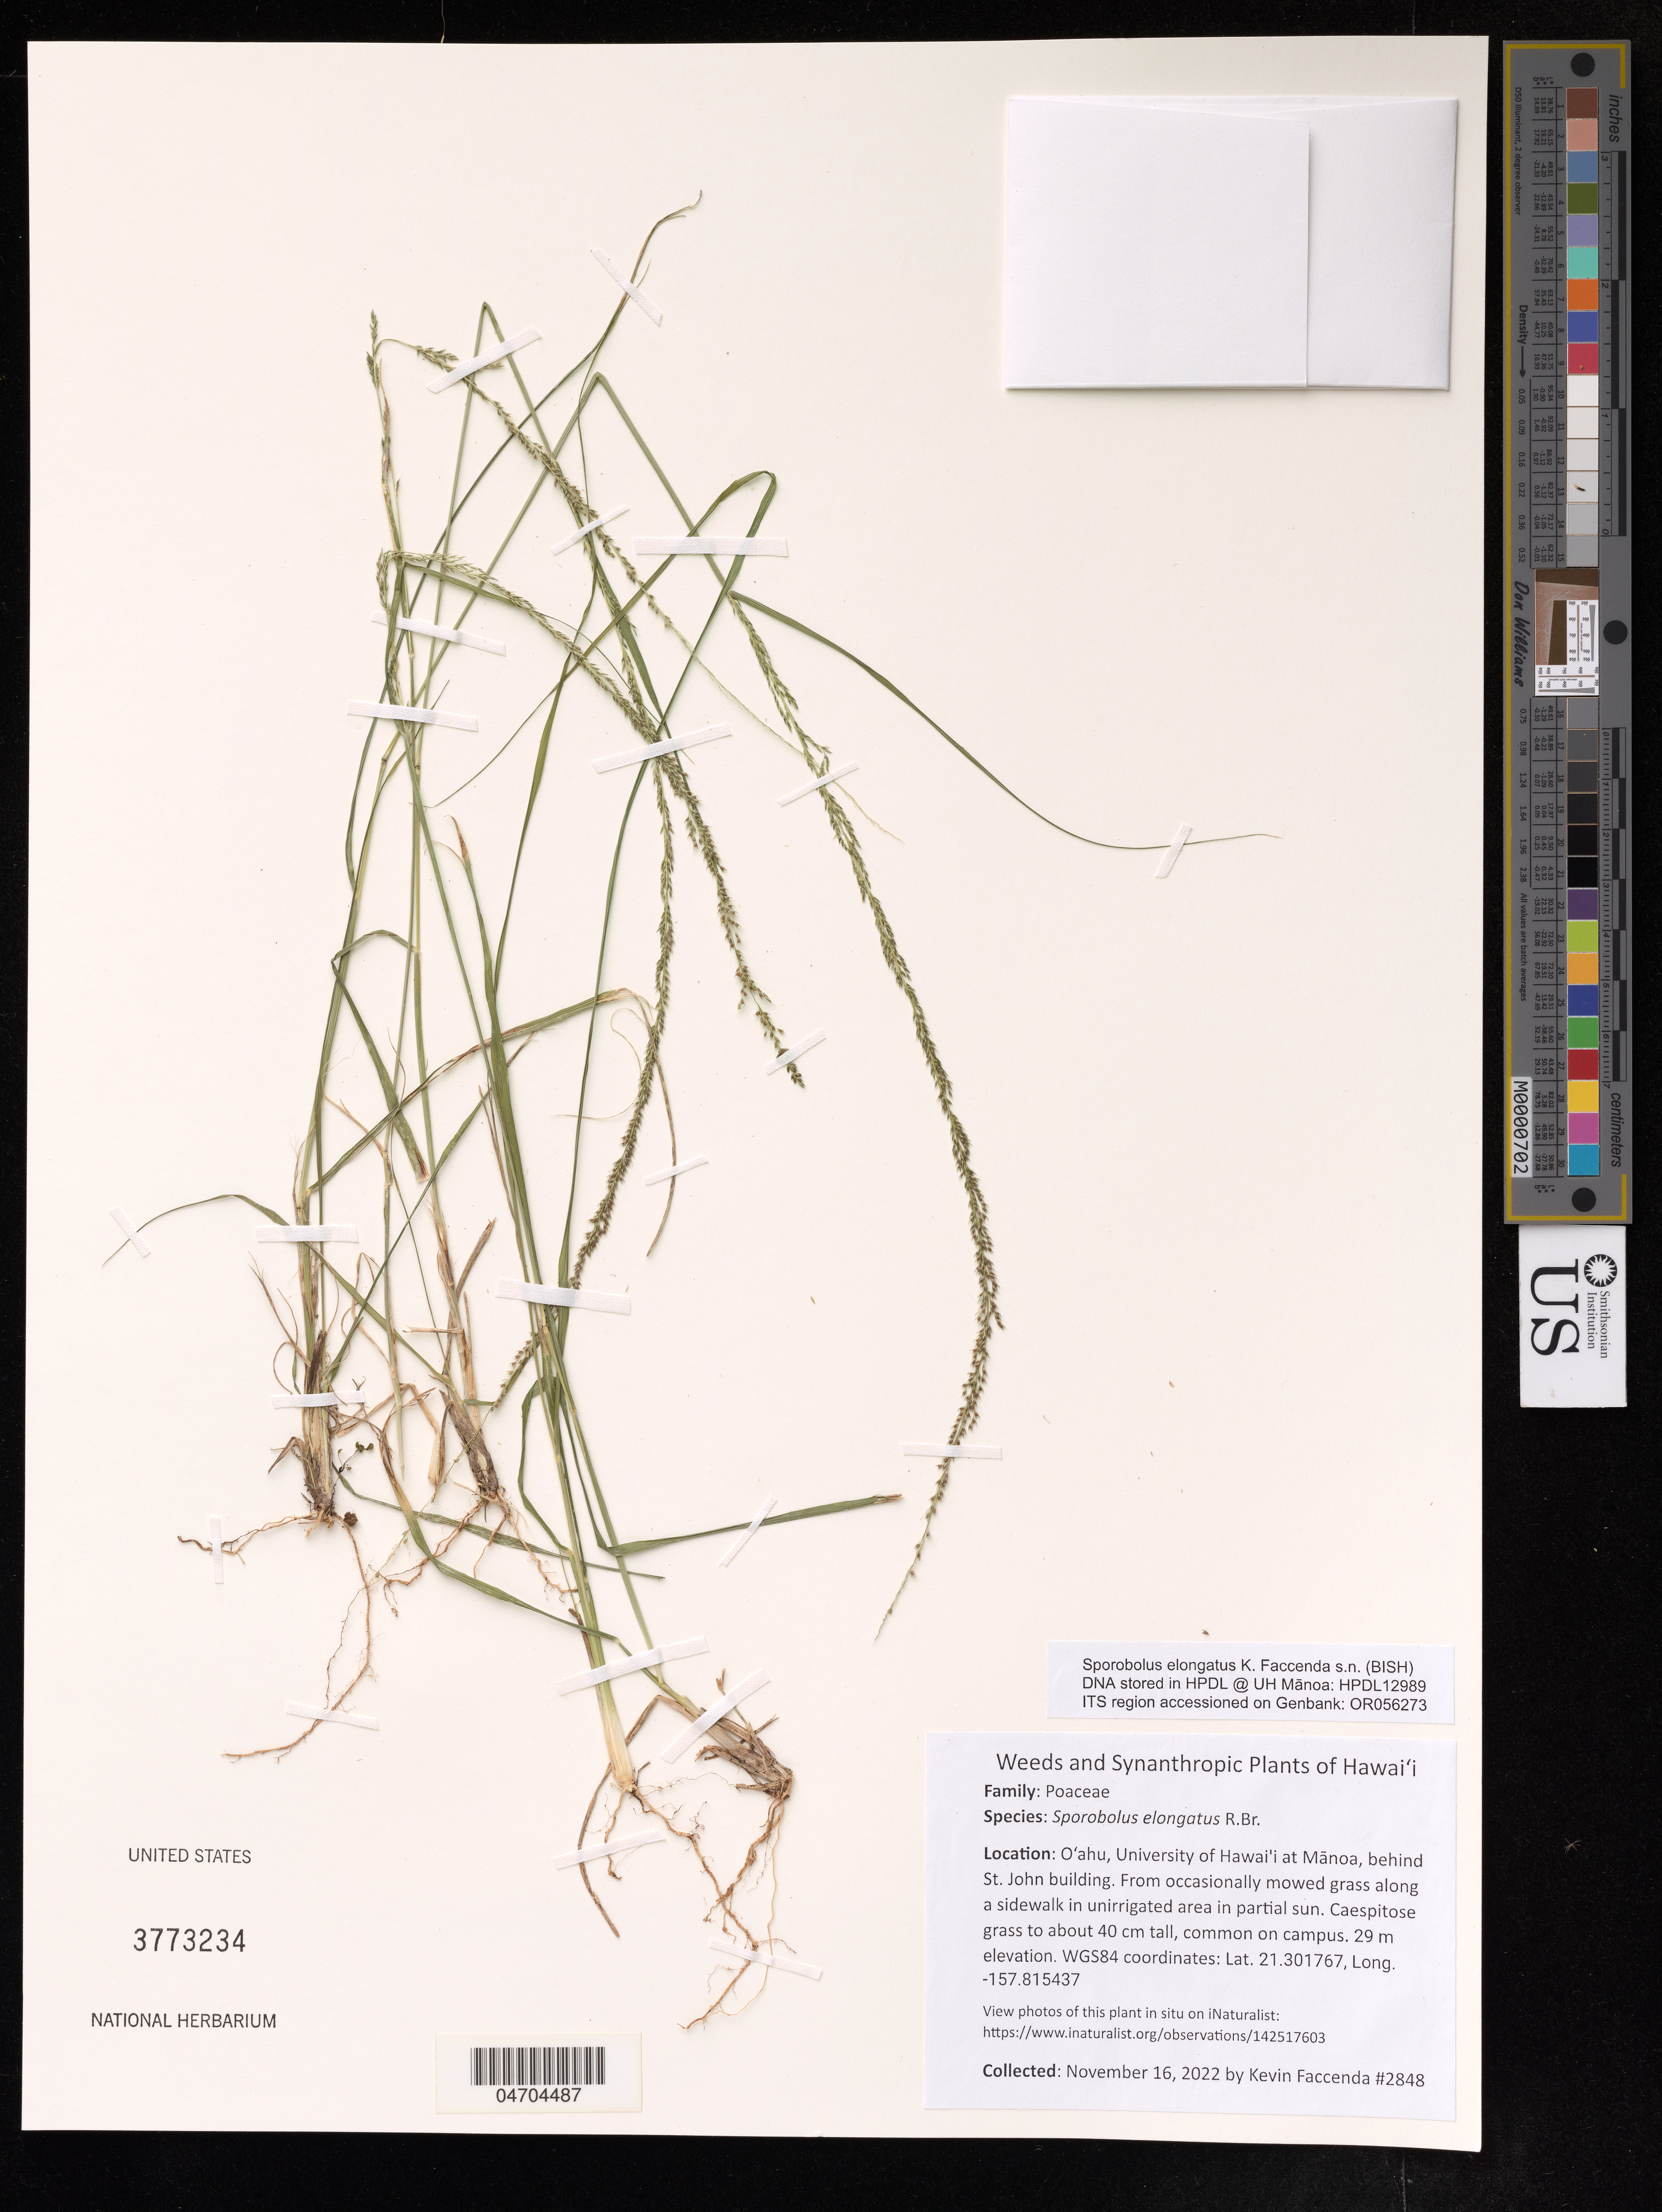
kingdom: Plantae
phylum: Tracheophyta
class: Liliopsida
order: Poales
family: Poaceae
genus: Sporobolus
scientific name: Sporobolus elongatus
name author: R. Br.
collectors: K. Faccenda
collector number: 2848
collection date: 2022-11-16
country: United States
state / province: Hawaii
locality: O'ahu, University of Hawai'i at Mãnoa, behind St. John building.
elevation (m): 29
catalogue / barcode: US 3773234